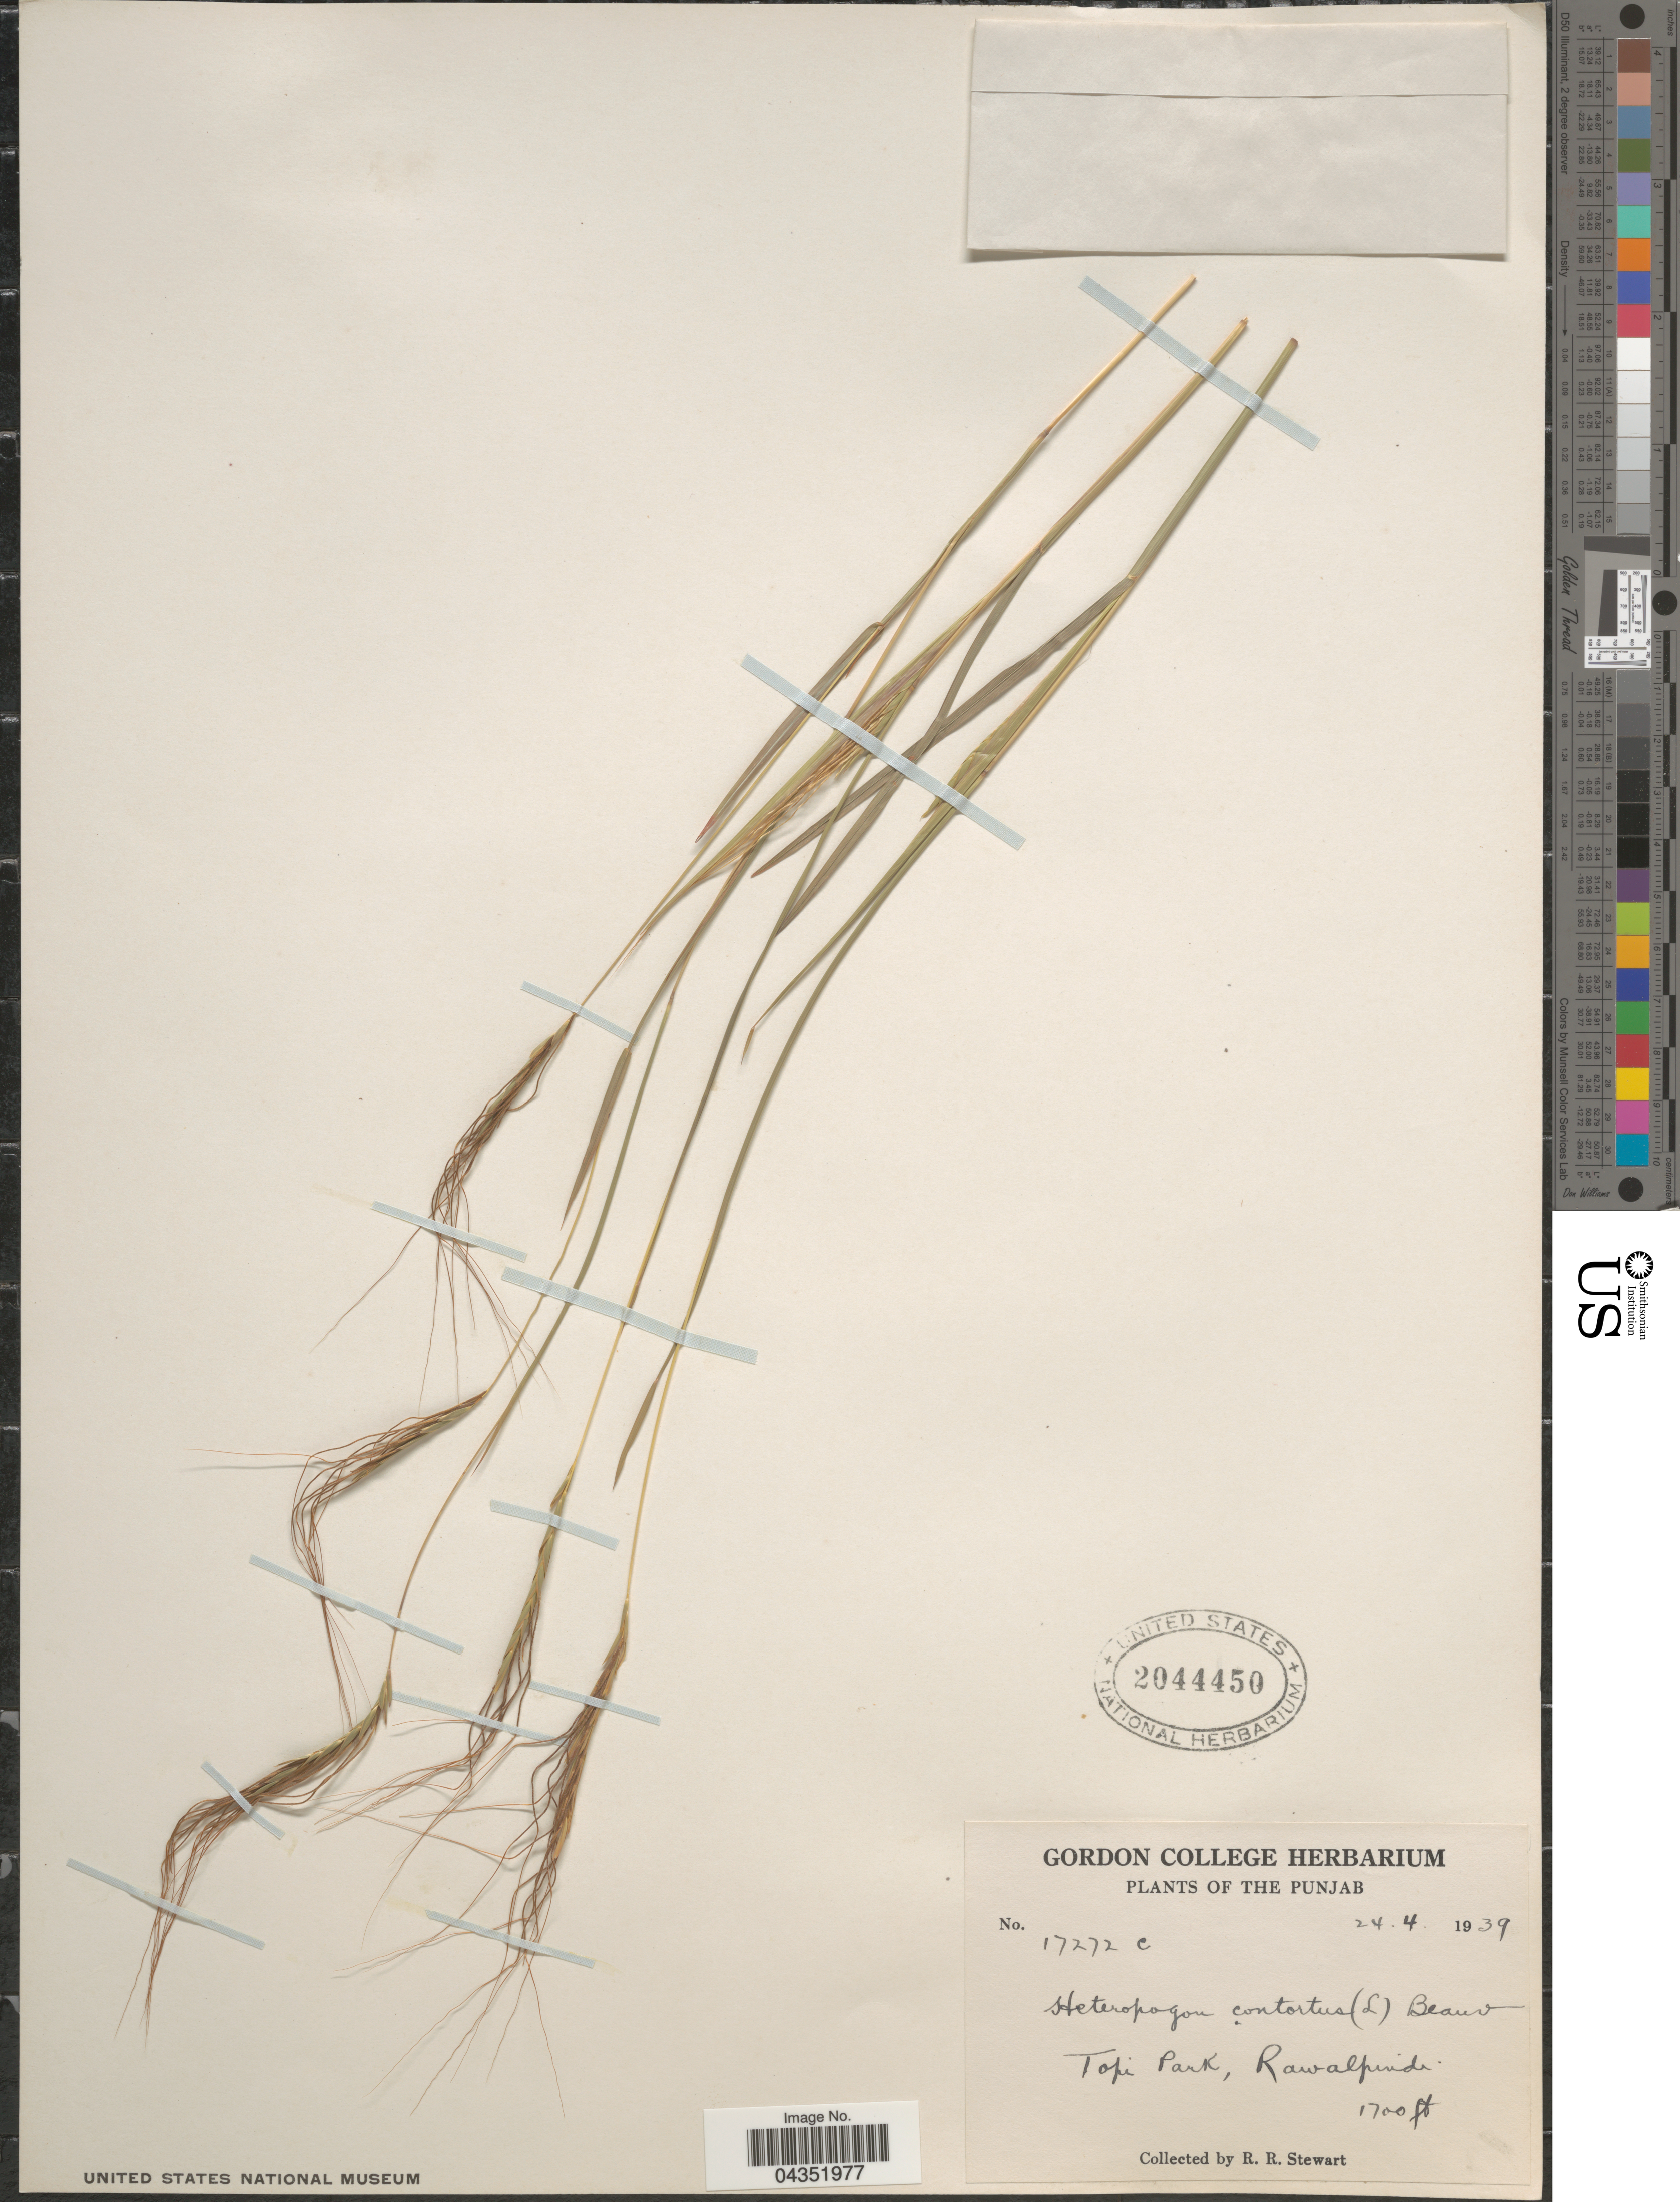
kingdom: Plantae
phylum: Tracheophyta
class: Liliopsida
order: Poales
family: Poaceae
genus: Heteropogon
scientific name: Heteropogon contortus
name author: (L.) P. Beauv. ex Roem. & Schult.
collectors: R. Stewart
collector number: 17272C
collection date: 1939-04-24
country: Pakistan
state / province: Punjab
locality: Topi Park, Rawalpindi.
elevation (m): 518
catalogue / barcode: US 2044450